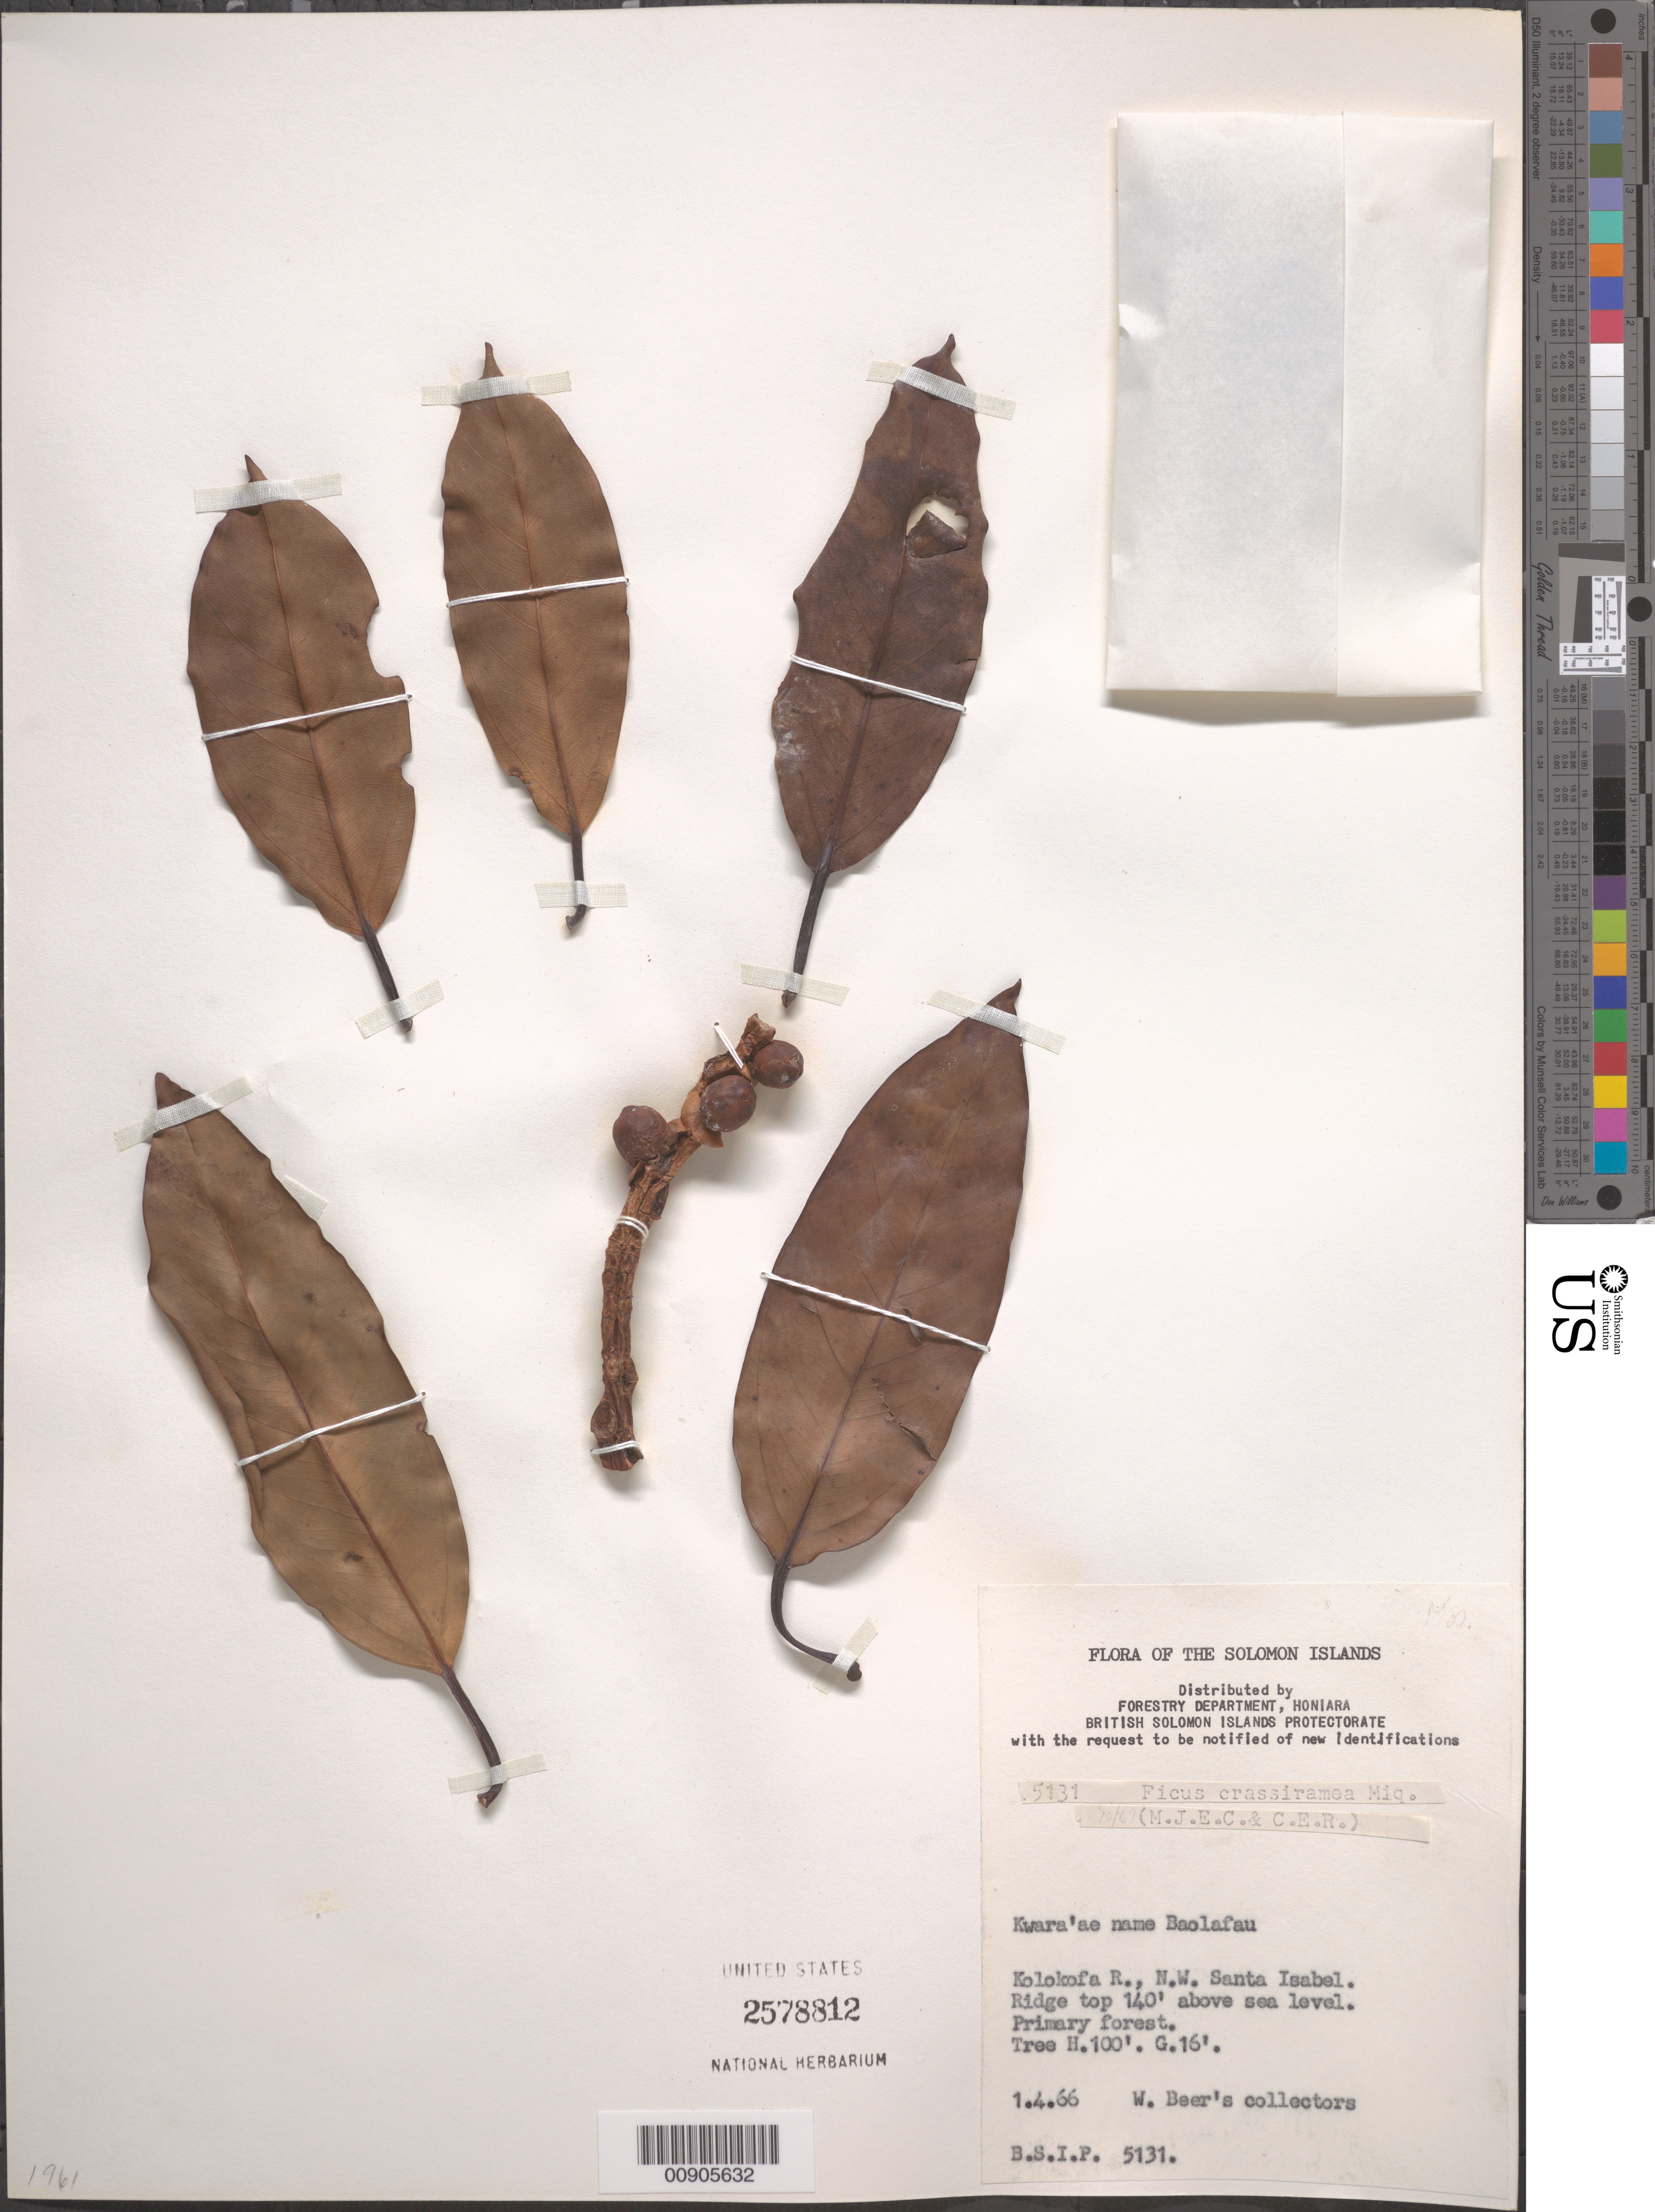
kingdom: Plantae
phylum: Tracheophyta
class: Magnoliopsida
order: Rosales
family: Moraceae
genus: Ficus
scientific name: Ficus crassiramea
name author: Miq.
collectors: W. Beer's Collectors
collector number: BSIP 5131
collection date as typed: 06 Jan 1966 or 01 Jun 1966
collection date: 1966-01-06 or 1966-06-01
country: Solomon Islands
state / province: Isabel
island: Santa Isabel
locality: Kolokofa River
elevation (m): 43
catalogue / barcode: US 2578812